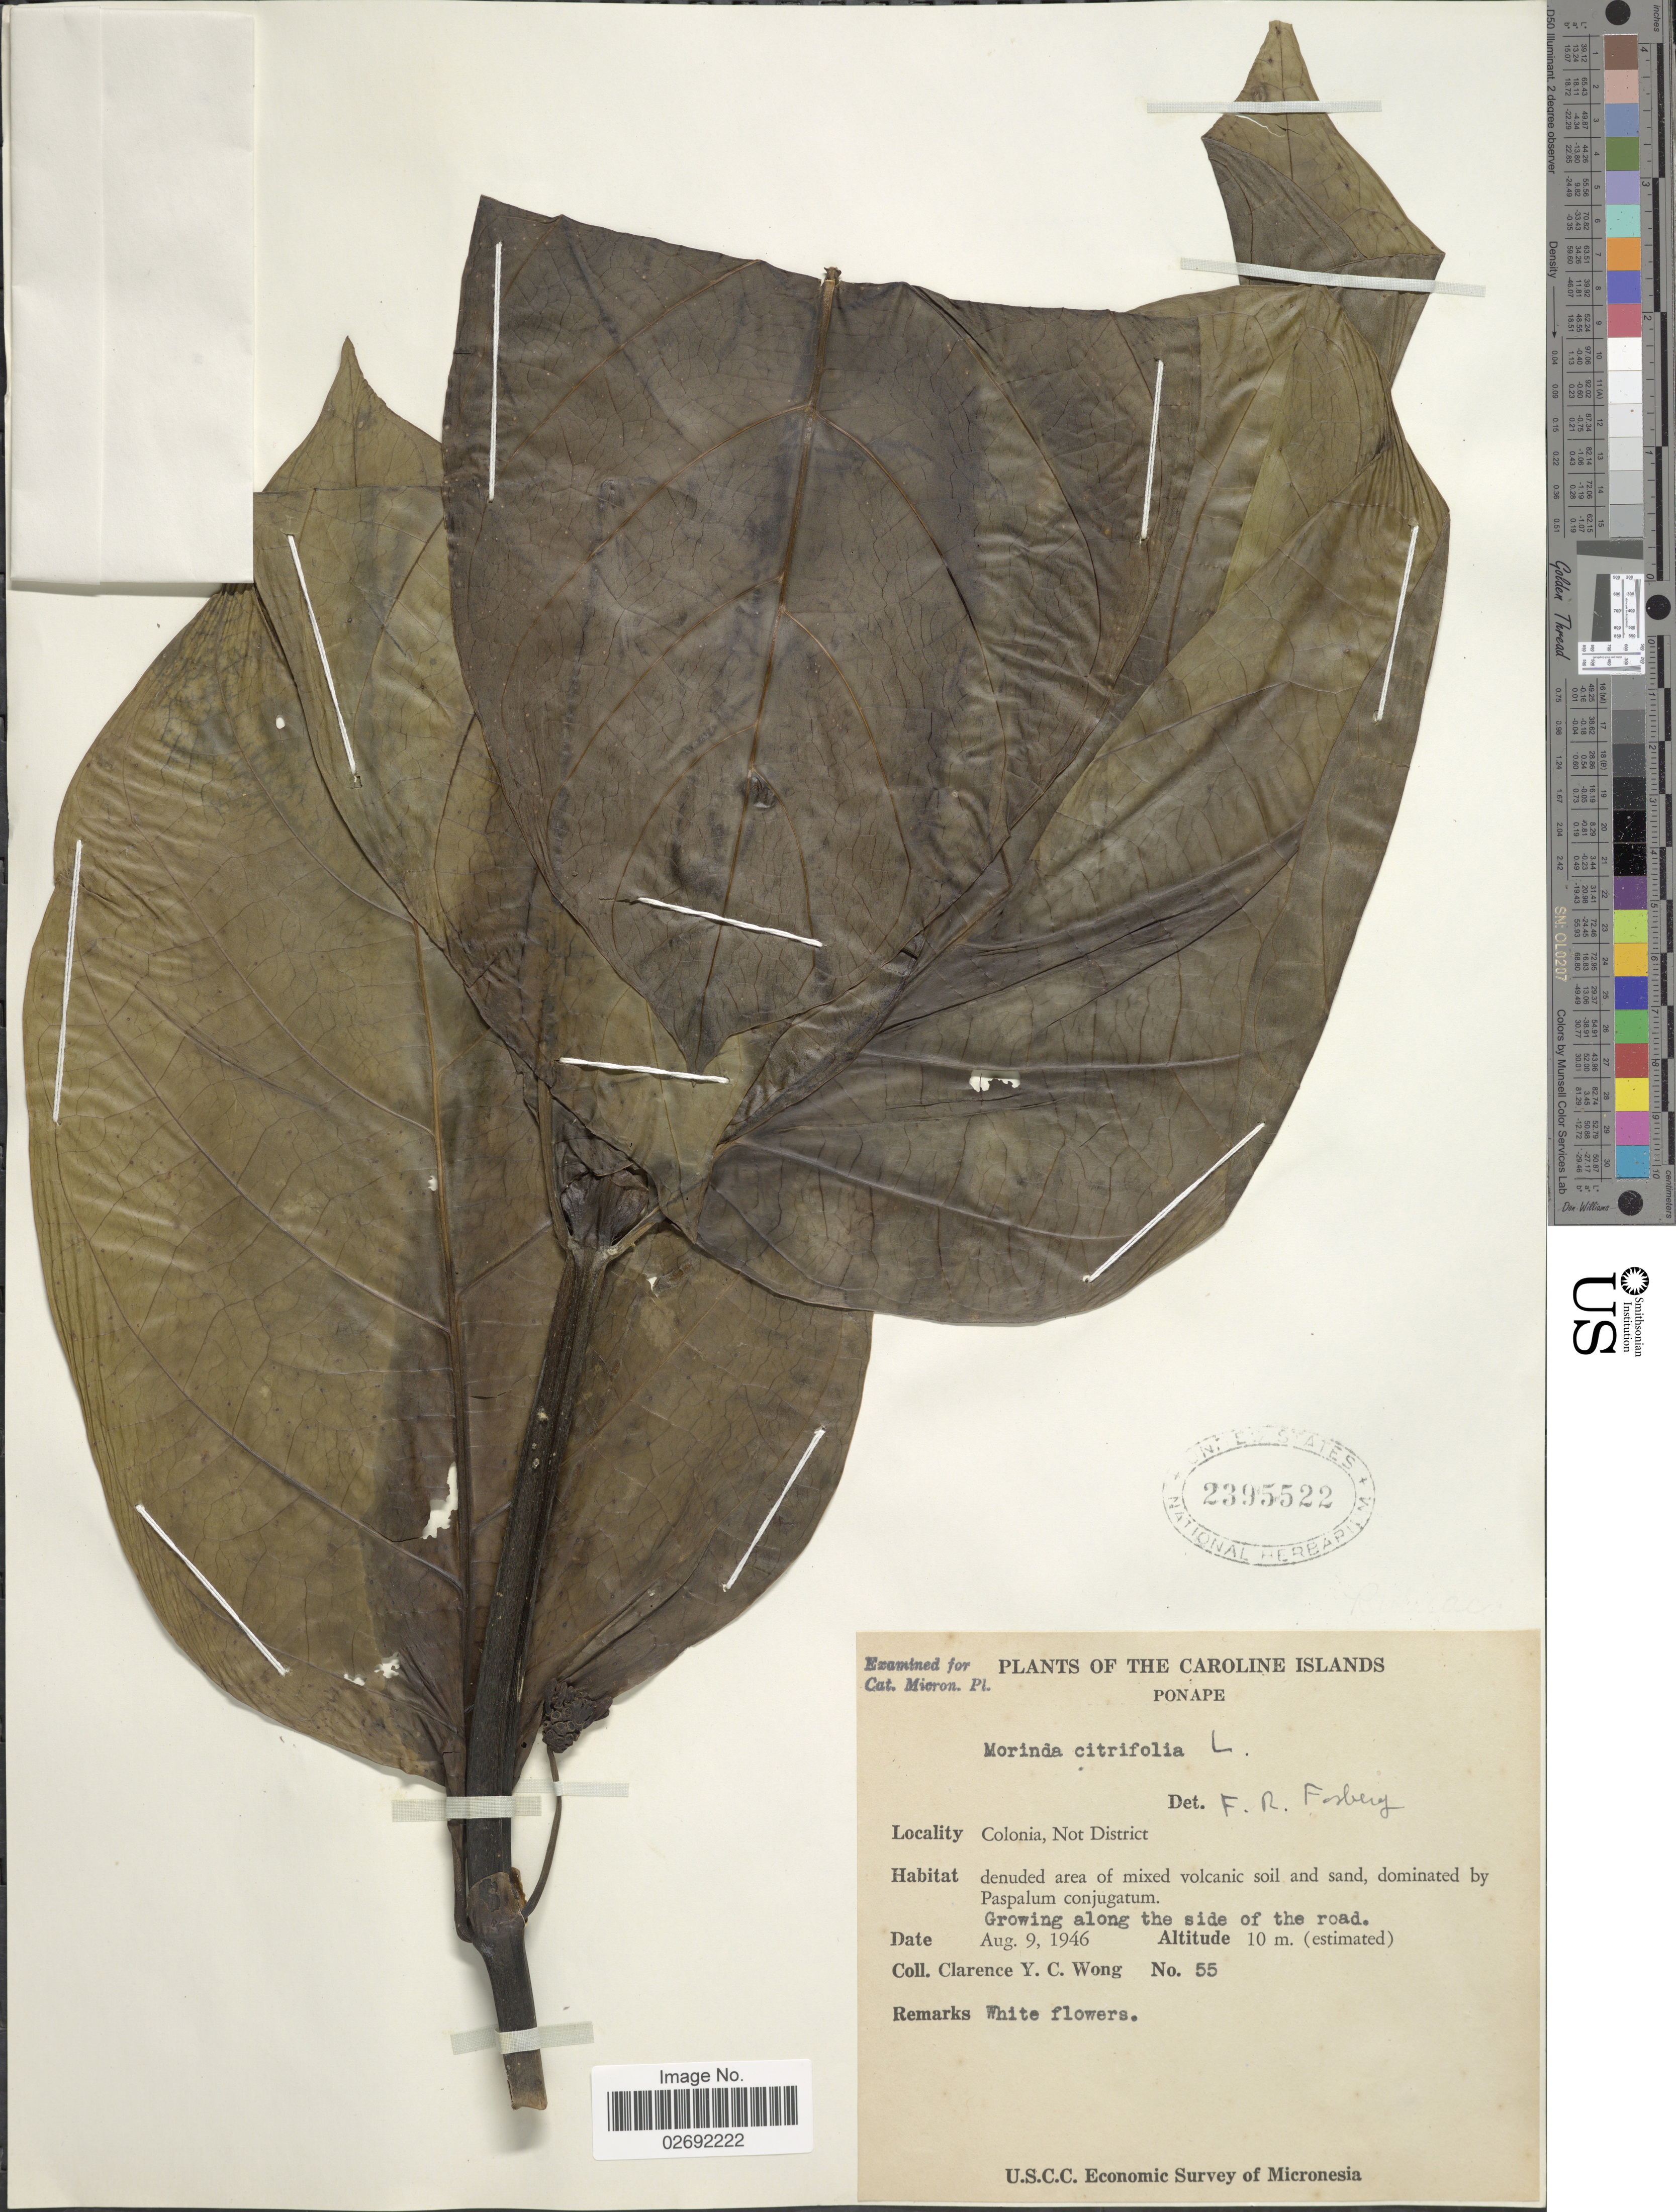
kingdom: Plantae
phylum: Tracheophyta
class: Magnoliopsida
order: Gentianales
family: Rubiaceae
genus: Morinda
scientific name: Morinda citrifolia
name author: L.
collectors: C. Y. C. Wong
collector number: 55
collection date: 1946-08-09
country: Micronesia, Federated States of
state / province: Pohnpei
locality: Caroline Islands. Ponape. Colonia, Not District.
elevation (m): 10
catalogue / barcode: US 2395522